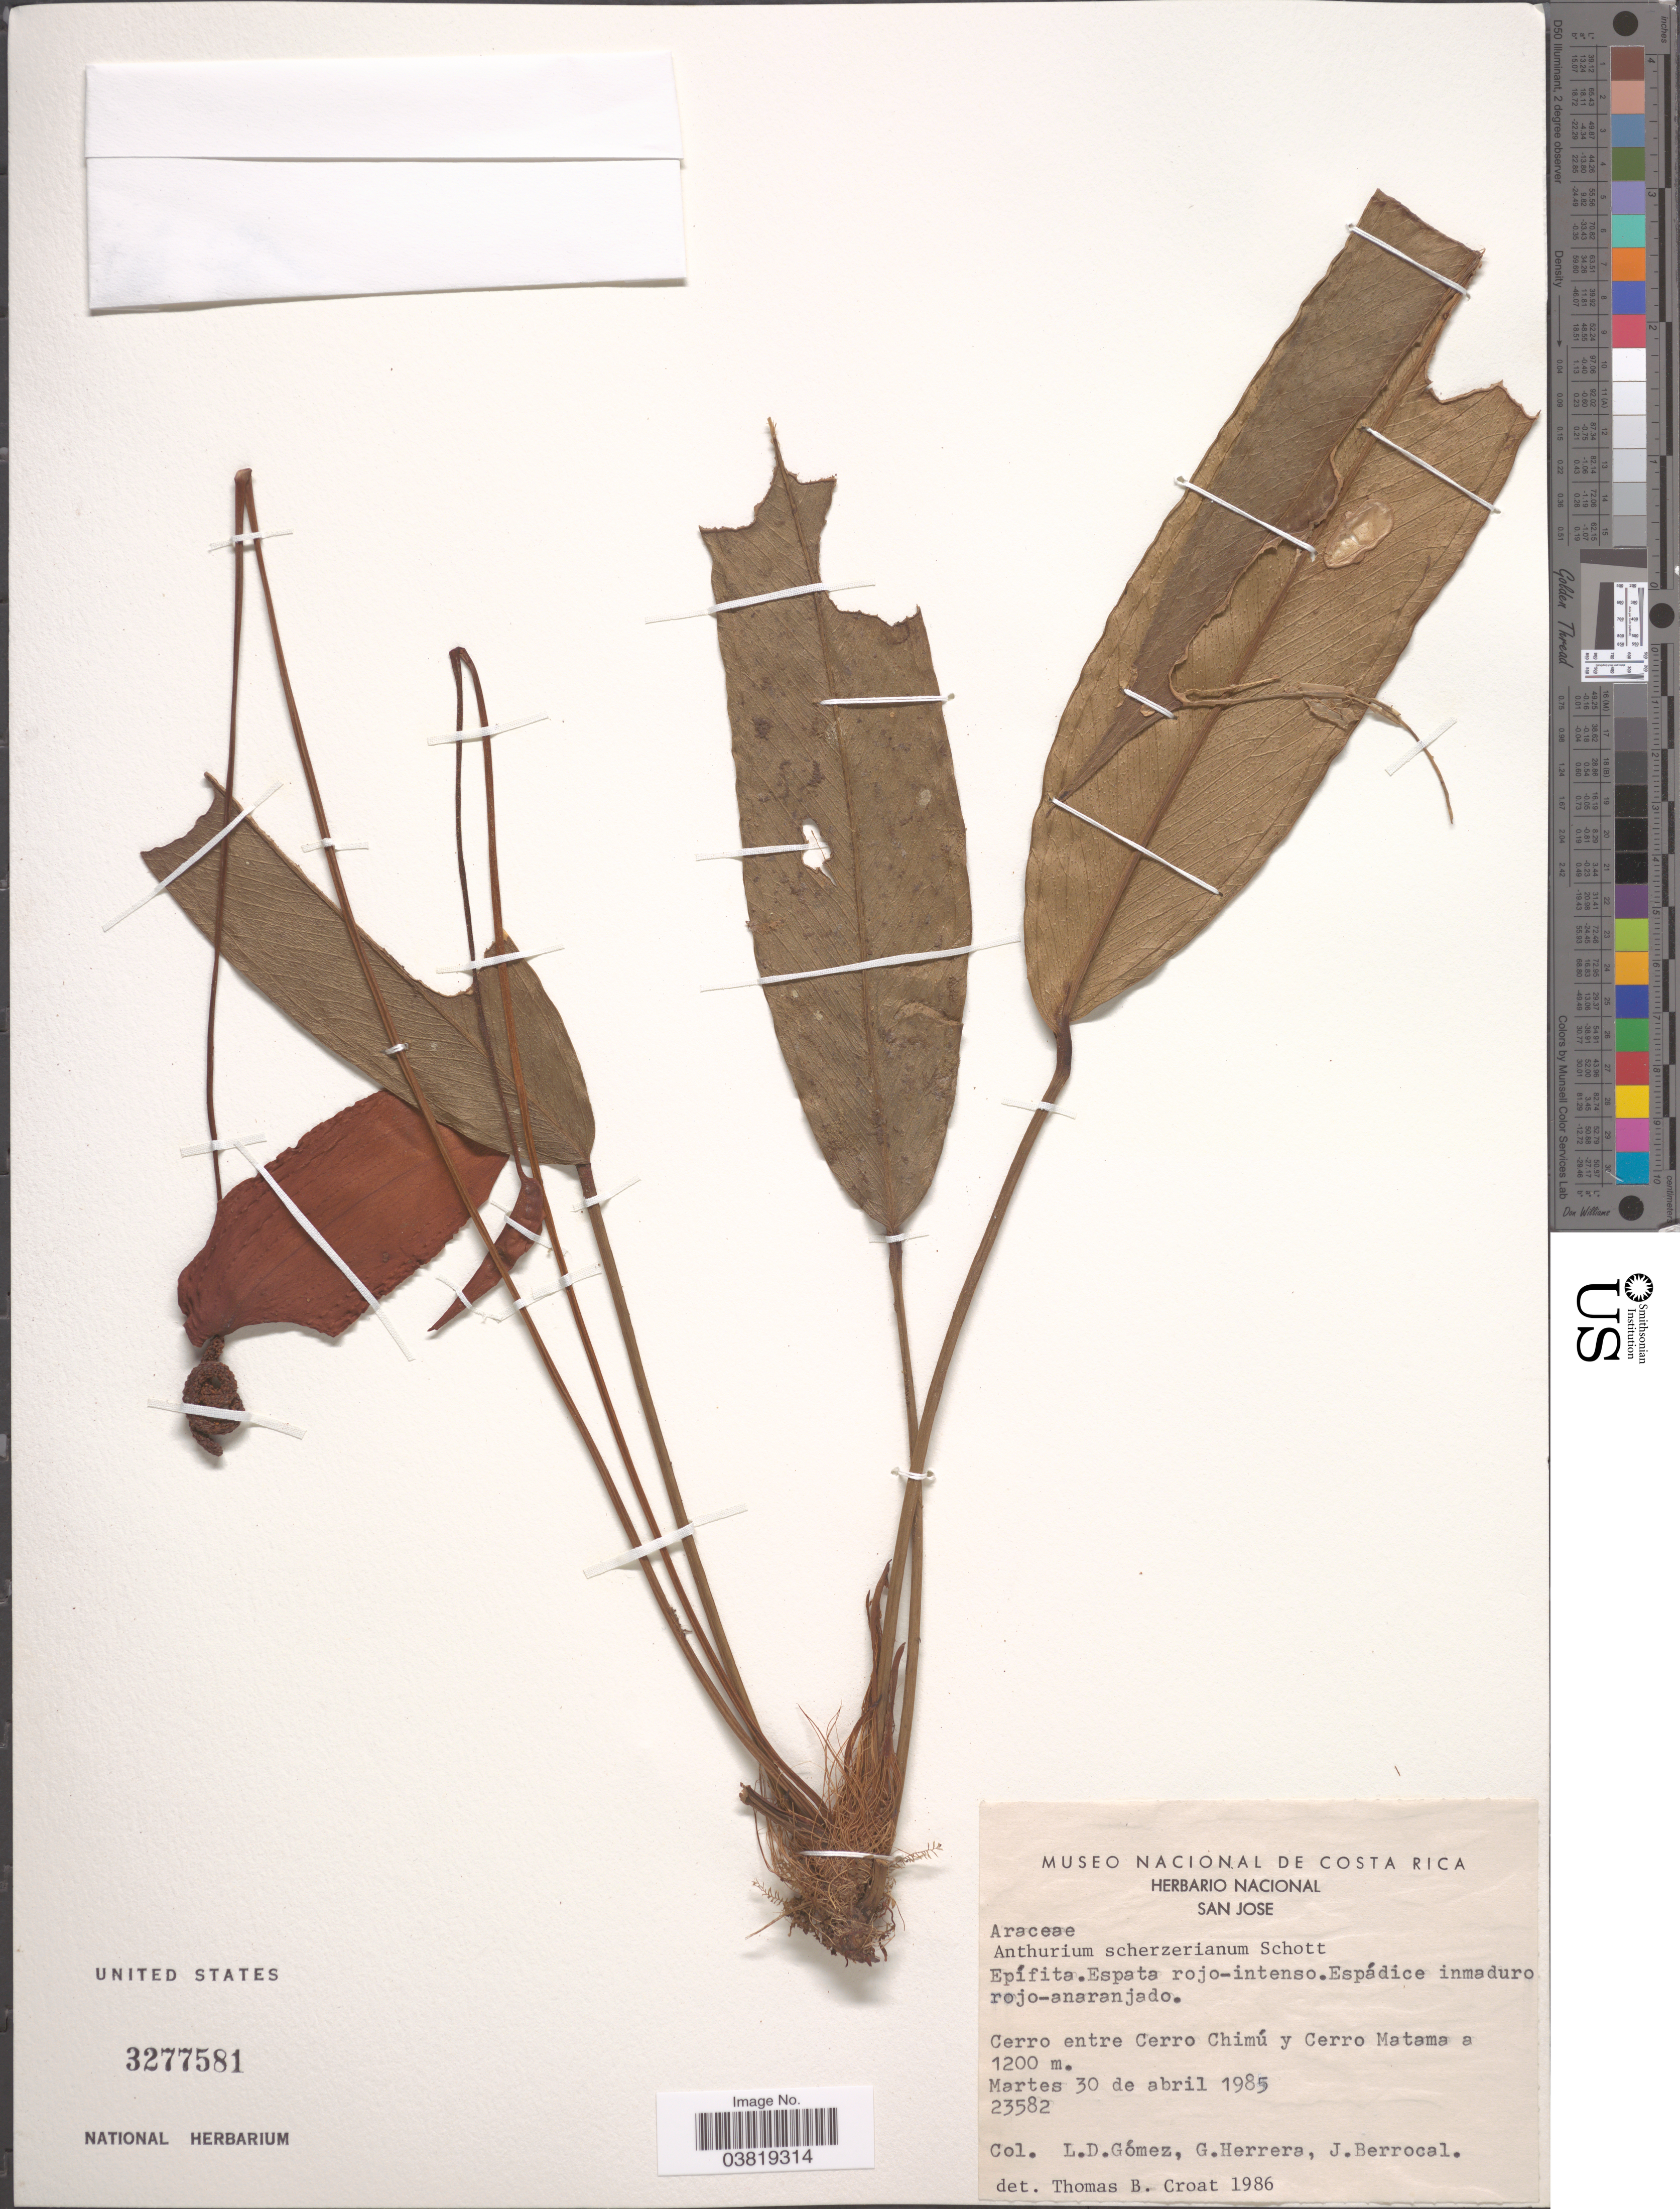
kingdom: Plantae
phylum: Tracheophyta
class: Liliopsida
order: Alismatales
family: Araceae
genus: Anthurium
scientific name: Anthurium scherzerianum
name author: Schott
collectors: L. D. Gómez, G. Herrera & J. Berrocal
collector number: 23582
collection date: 1985-04-30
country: Costa Rica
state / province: San José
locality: Cerro entre Cerro Chimú y Cerro Matama.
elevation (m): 1200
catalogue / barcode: US 3277581